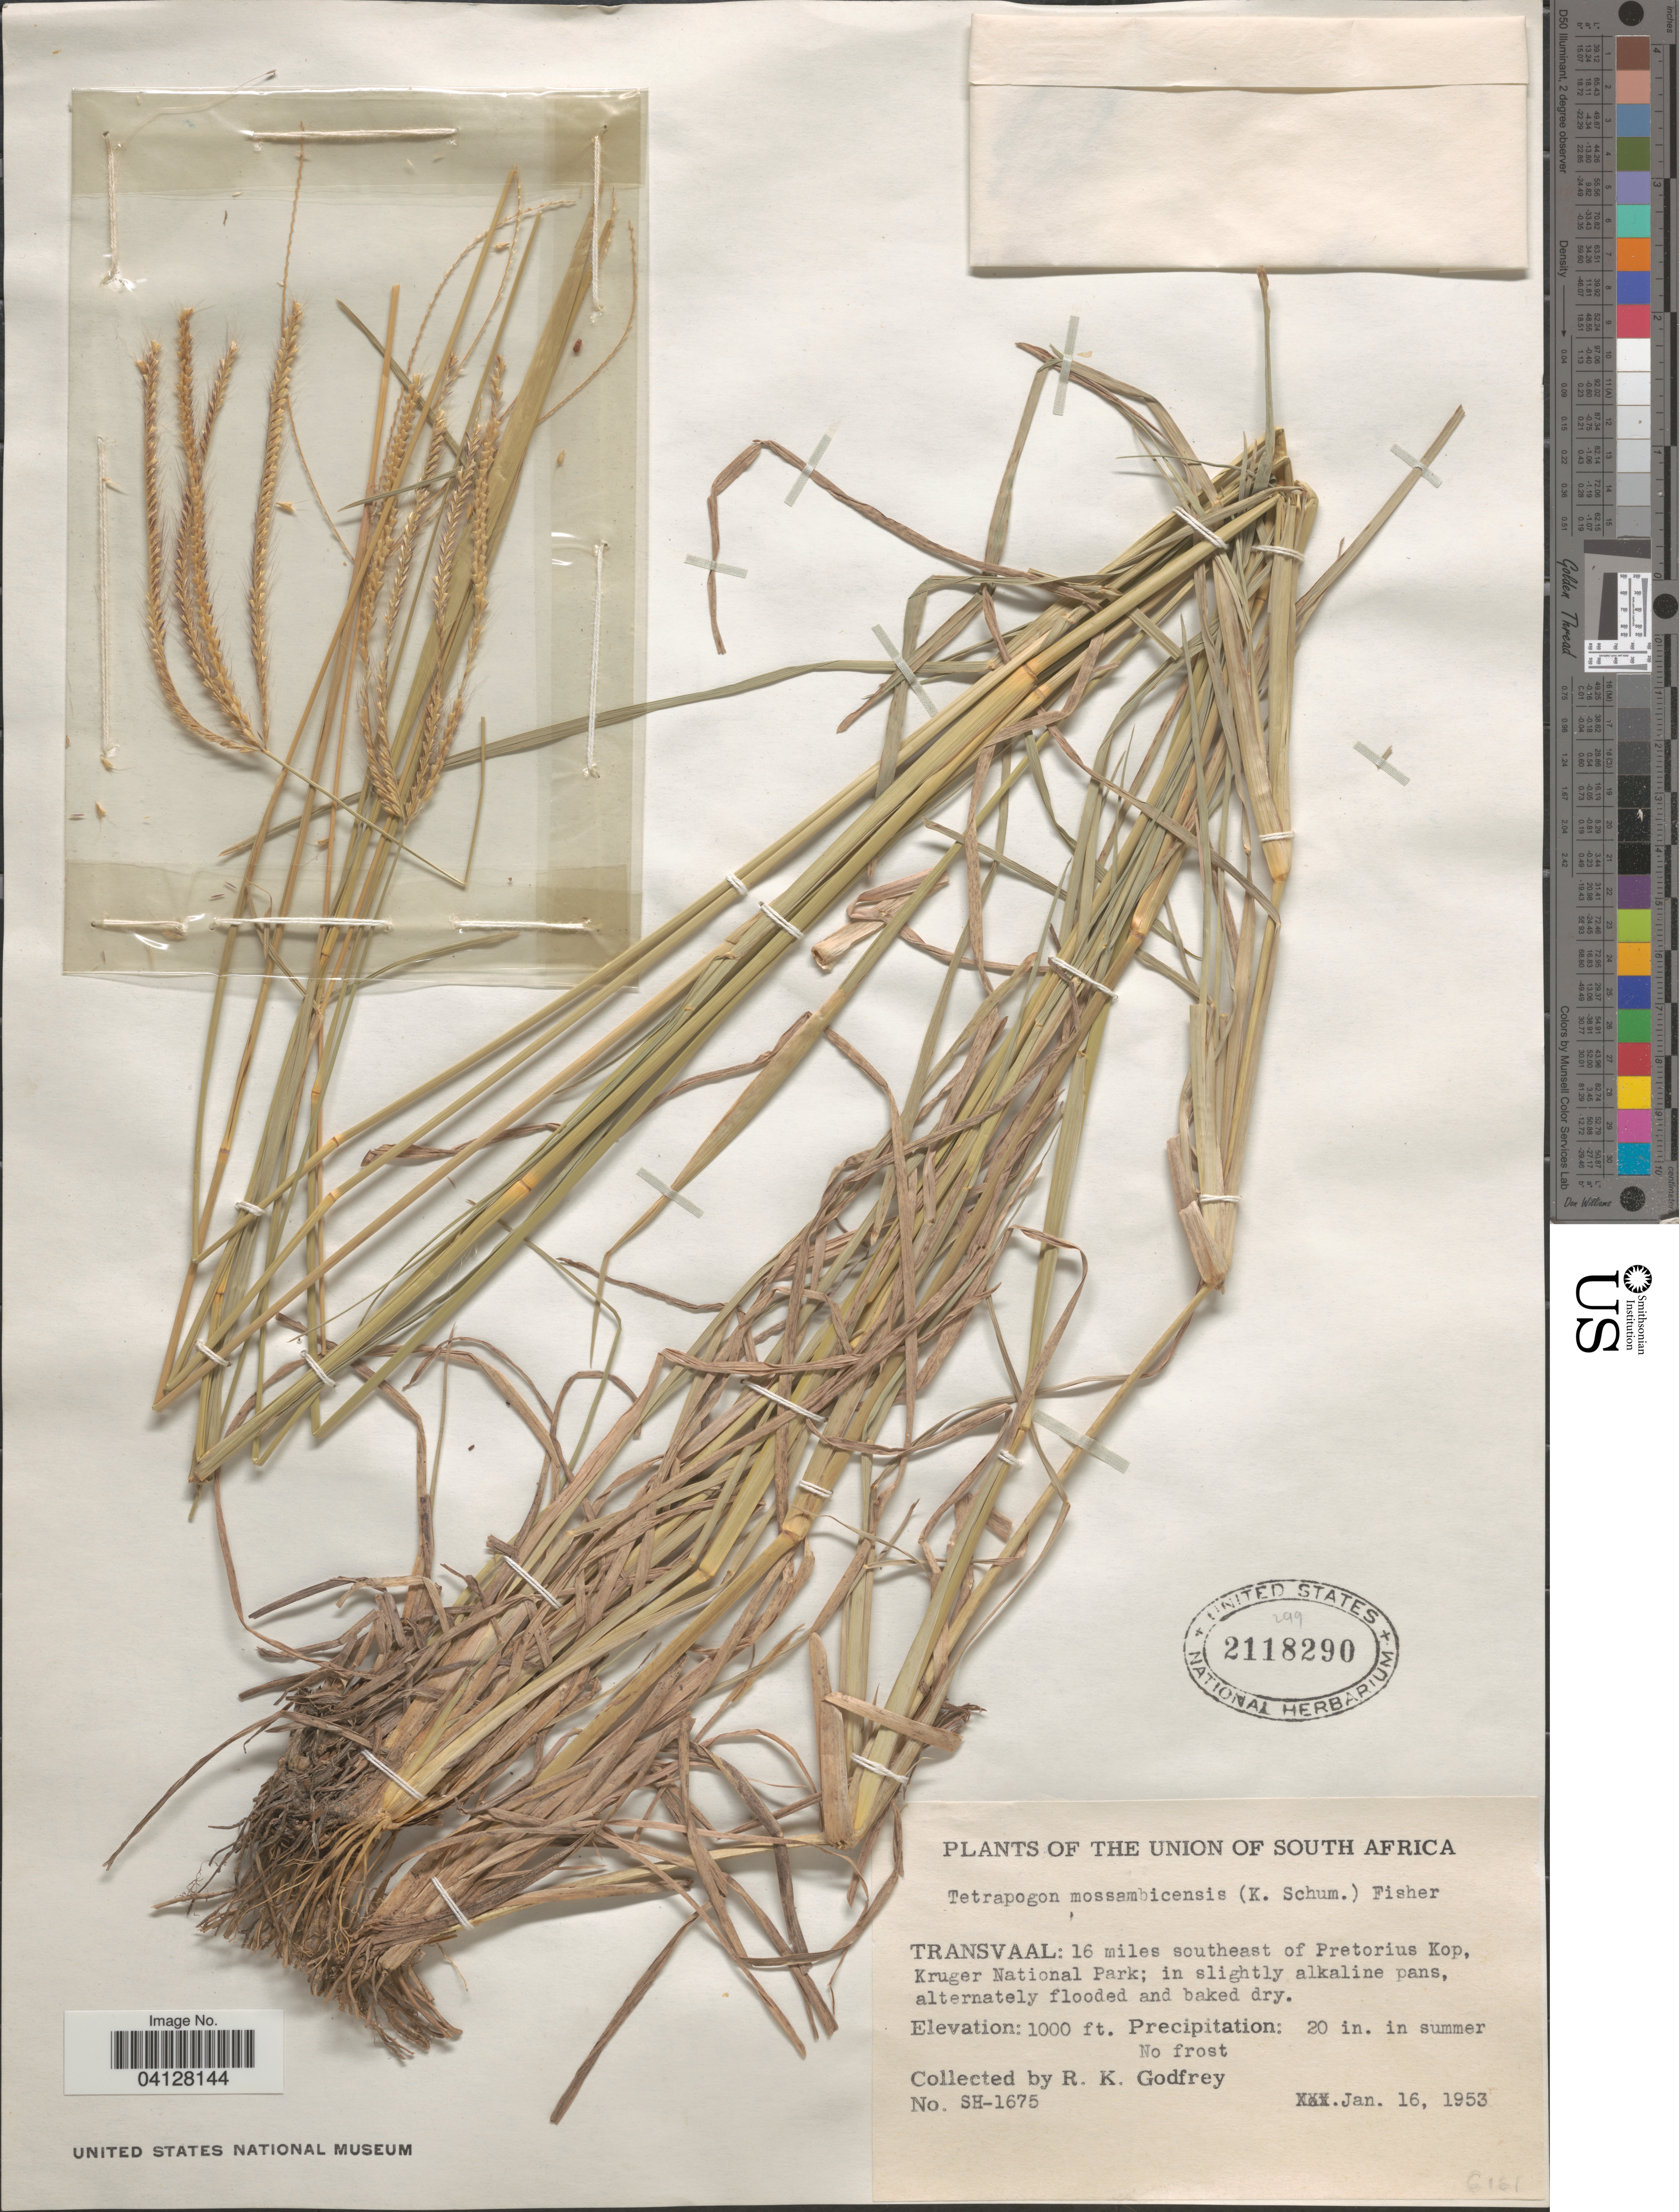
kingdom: Plantae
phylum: Tracheophyta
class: Liliopsida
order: Poales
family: Poaceae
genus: Tetrapogon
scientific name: Tetrapogon mossambicensis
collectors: R. K. Godfrey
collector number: SH-1675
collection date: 1953-01-16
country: South Africa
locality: The Union of South Africa. Transvaal: 16 miles southeast of Pretorius Kop, Kruger National Park.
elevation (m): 305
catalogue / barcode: US 2118290